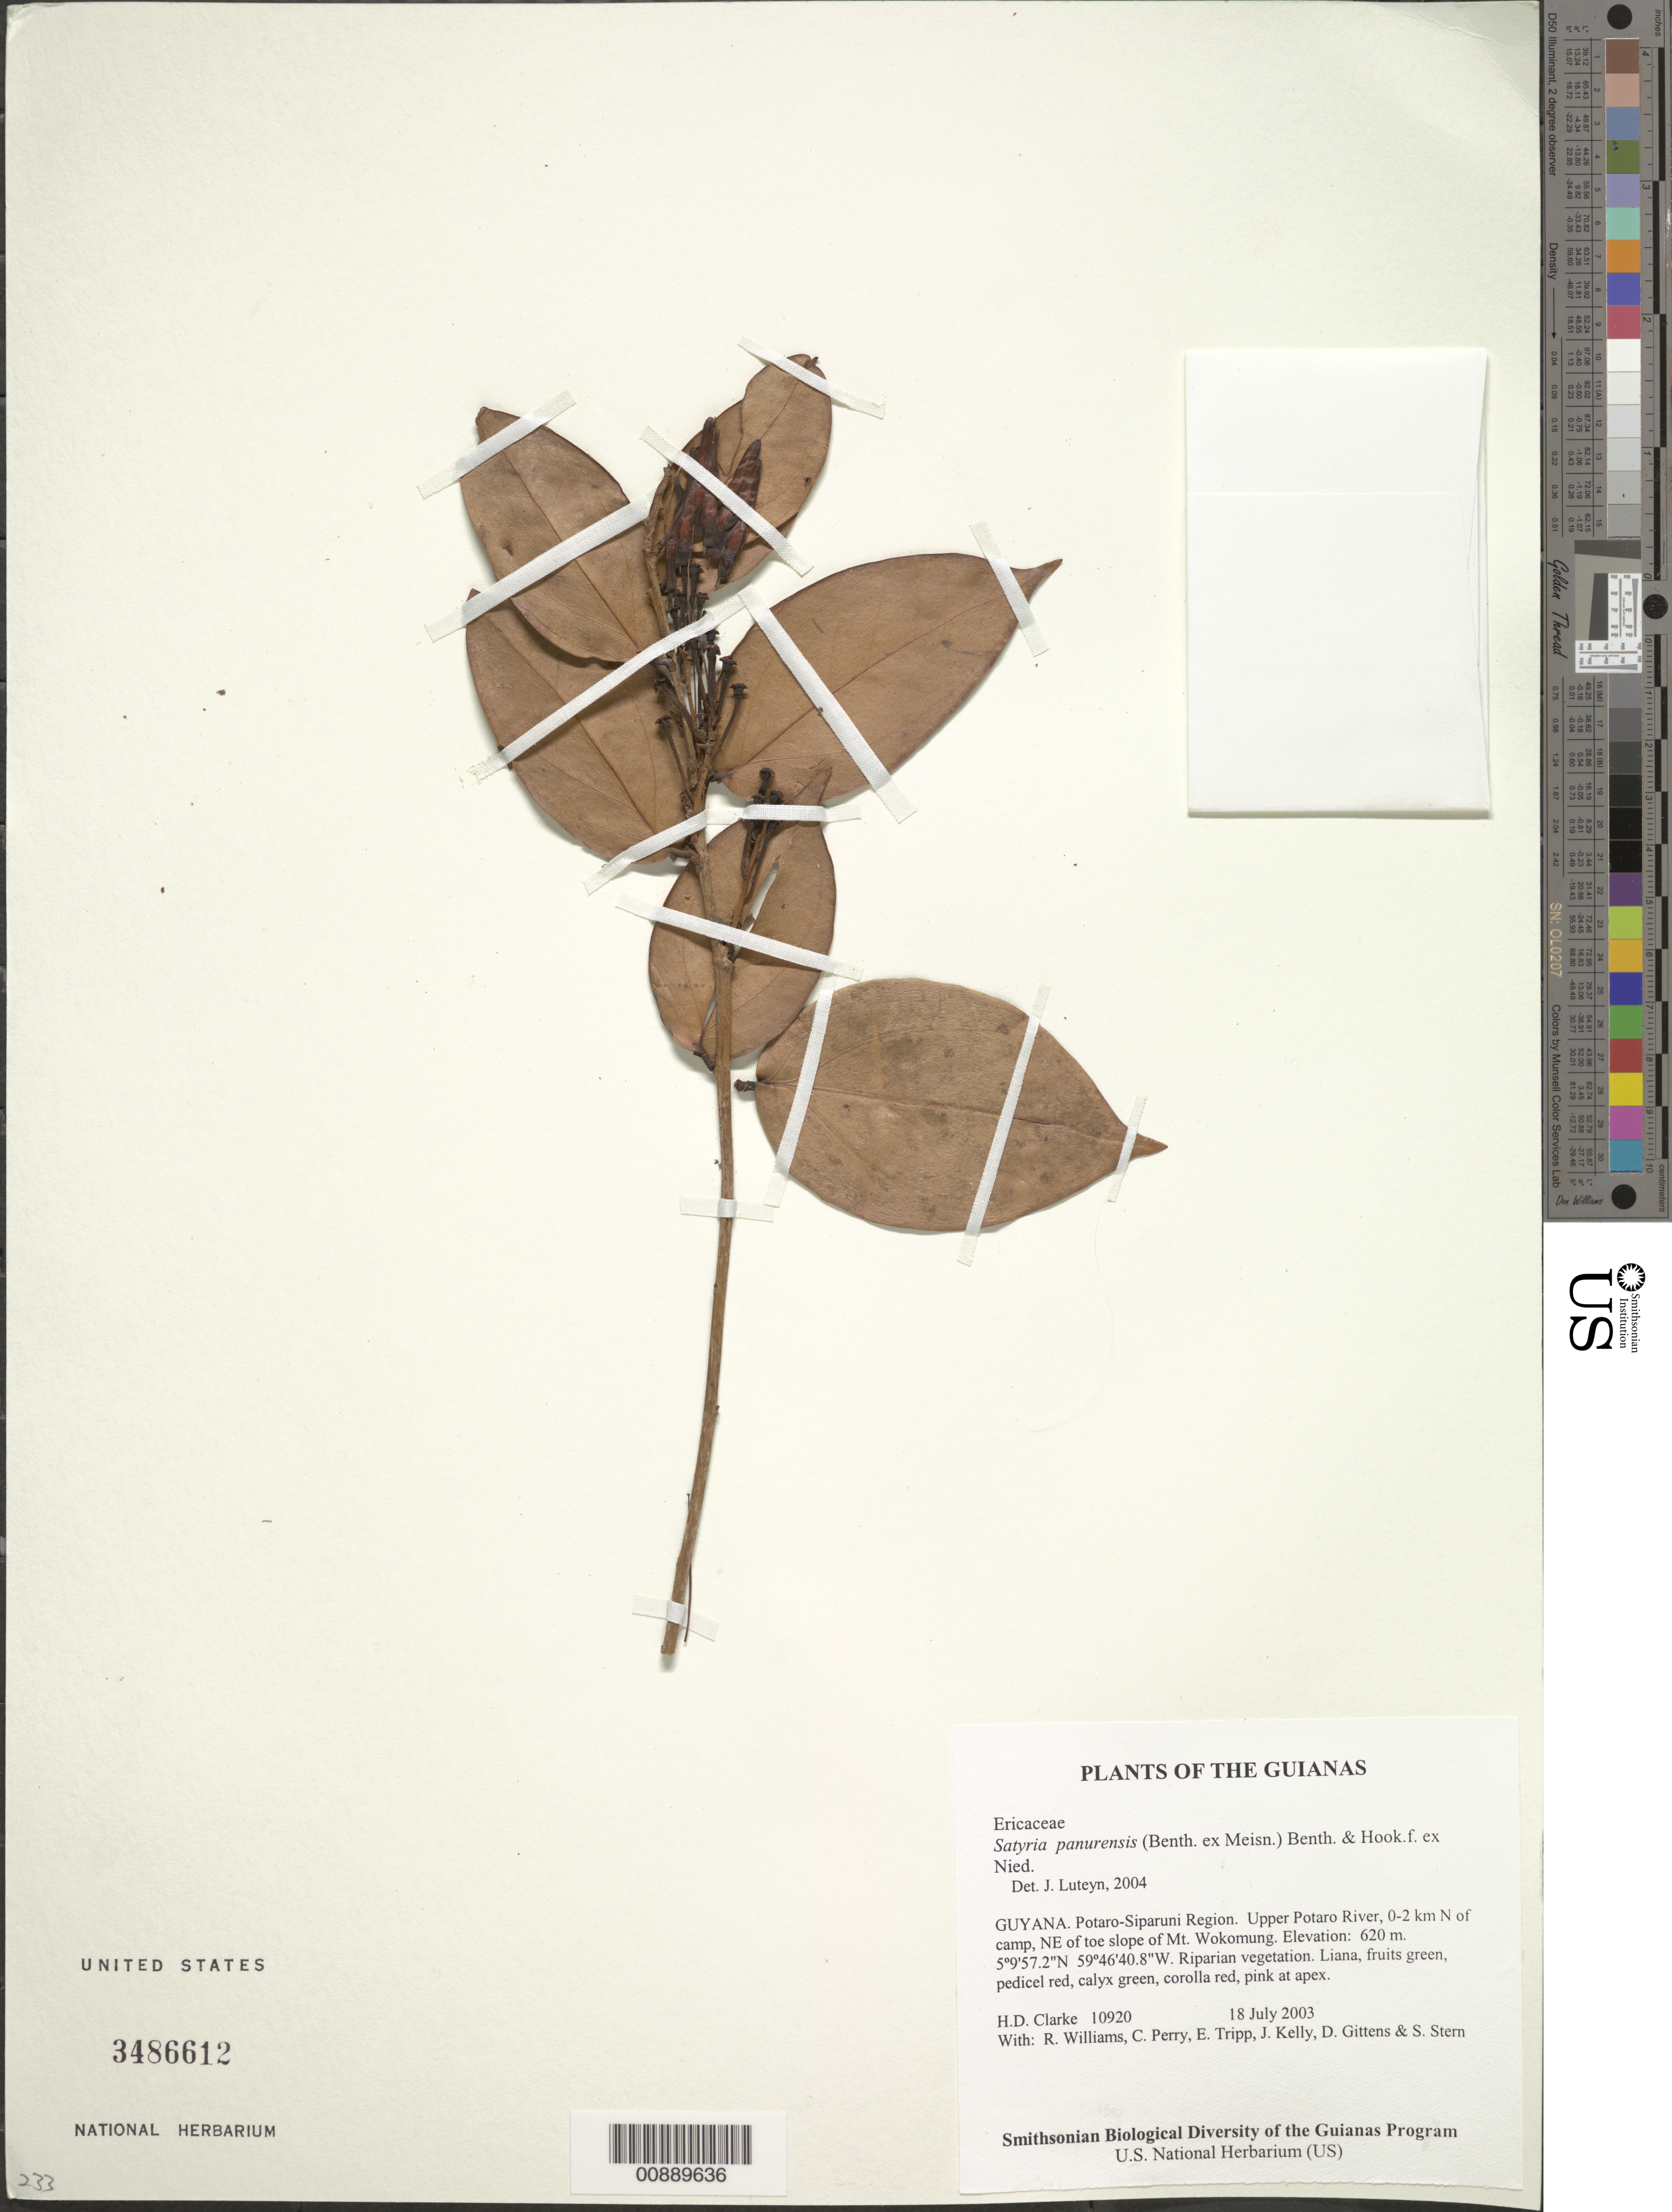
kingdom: Plantae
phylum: Tracheophyta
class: Magnoliopsida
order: Ericales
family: Ericaceae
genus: Satyria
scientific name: Satyria panurensis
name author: (Benth. ex Meisn.) Benth. & Hook. f. ex Nied.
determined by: Luteyn, J. L.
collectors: H. D. Clarke, R. Williams, C. Perry, E. Tripp, J. Kelly, D. Gittens & S. R. Stern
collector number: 10920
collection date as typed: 18 July 2003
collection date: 2003-07-18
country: Guyana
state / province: Potaro-Siparuni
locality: Upper Potaro River, 0-2 km N of camp, NE of toe slope of Mt. Wokomung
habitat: Riparian vegetation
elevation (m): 620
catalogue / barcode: US 3486612